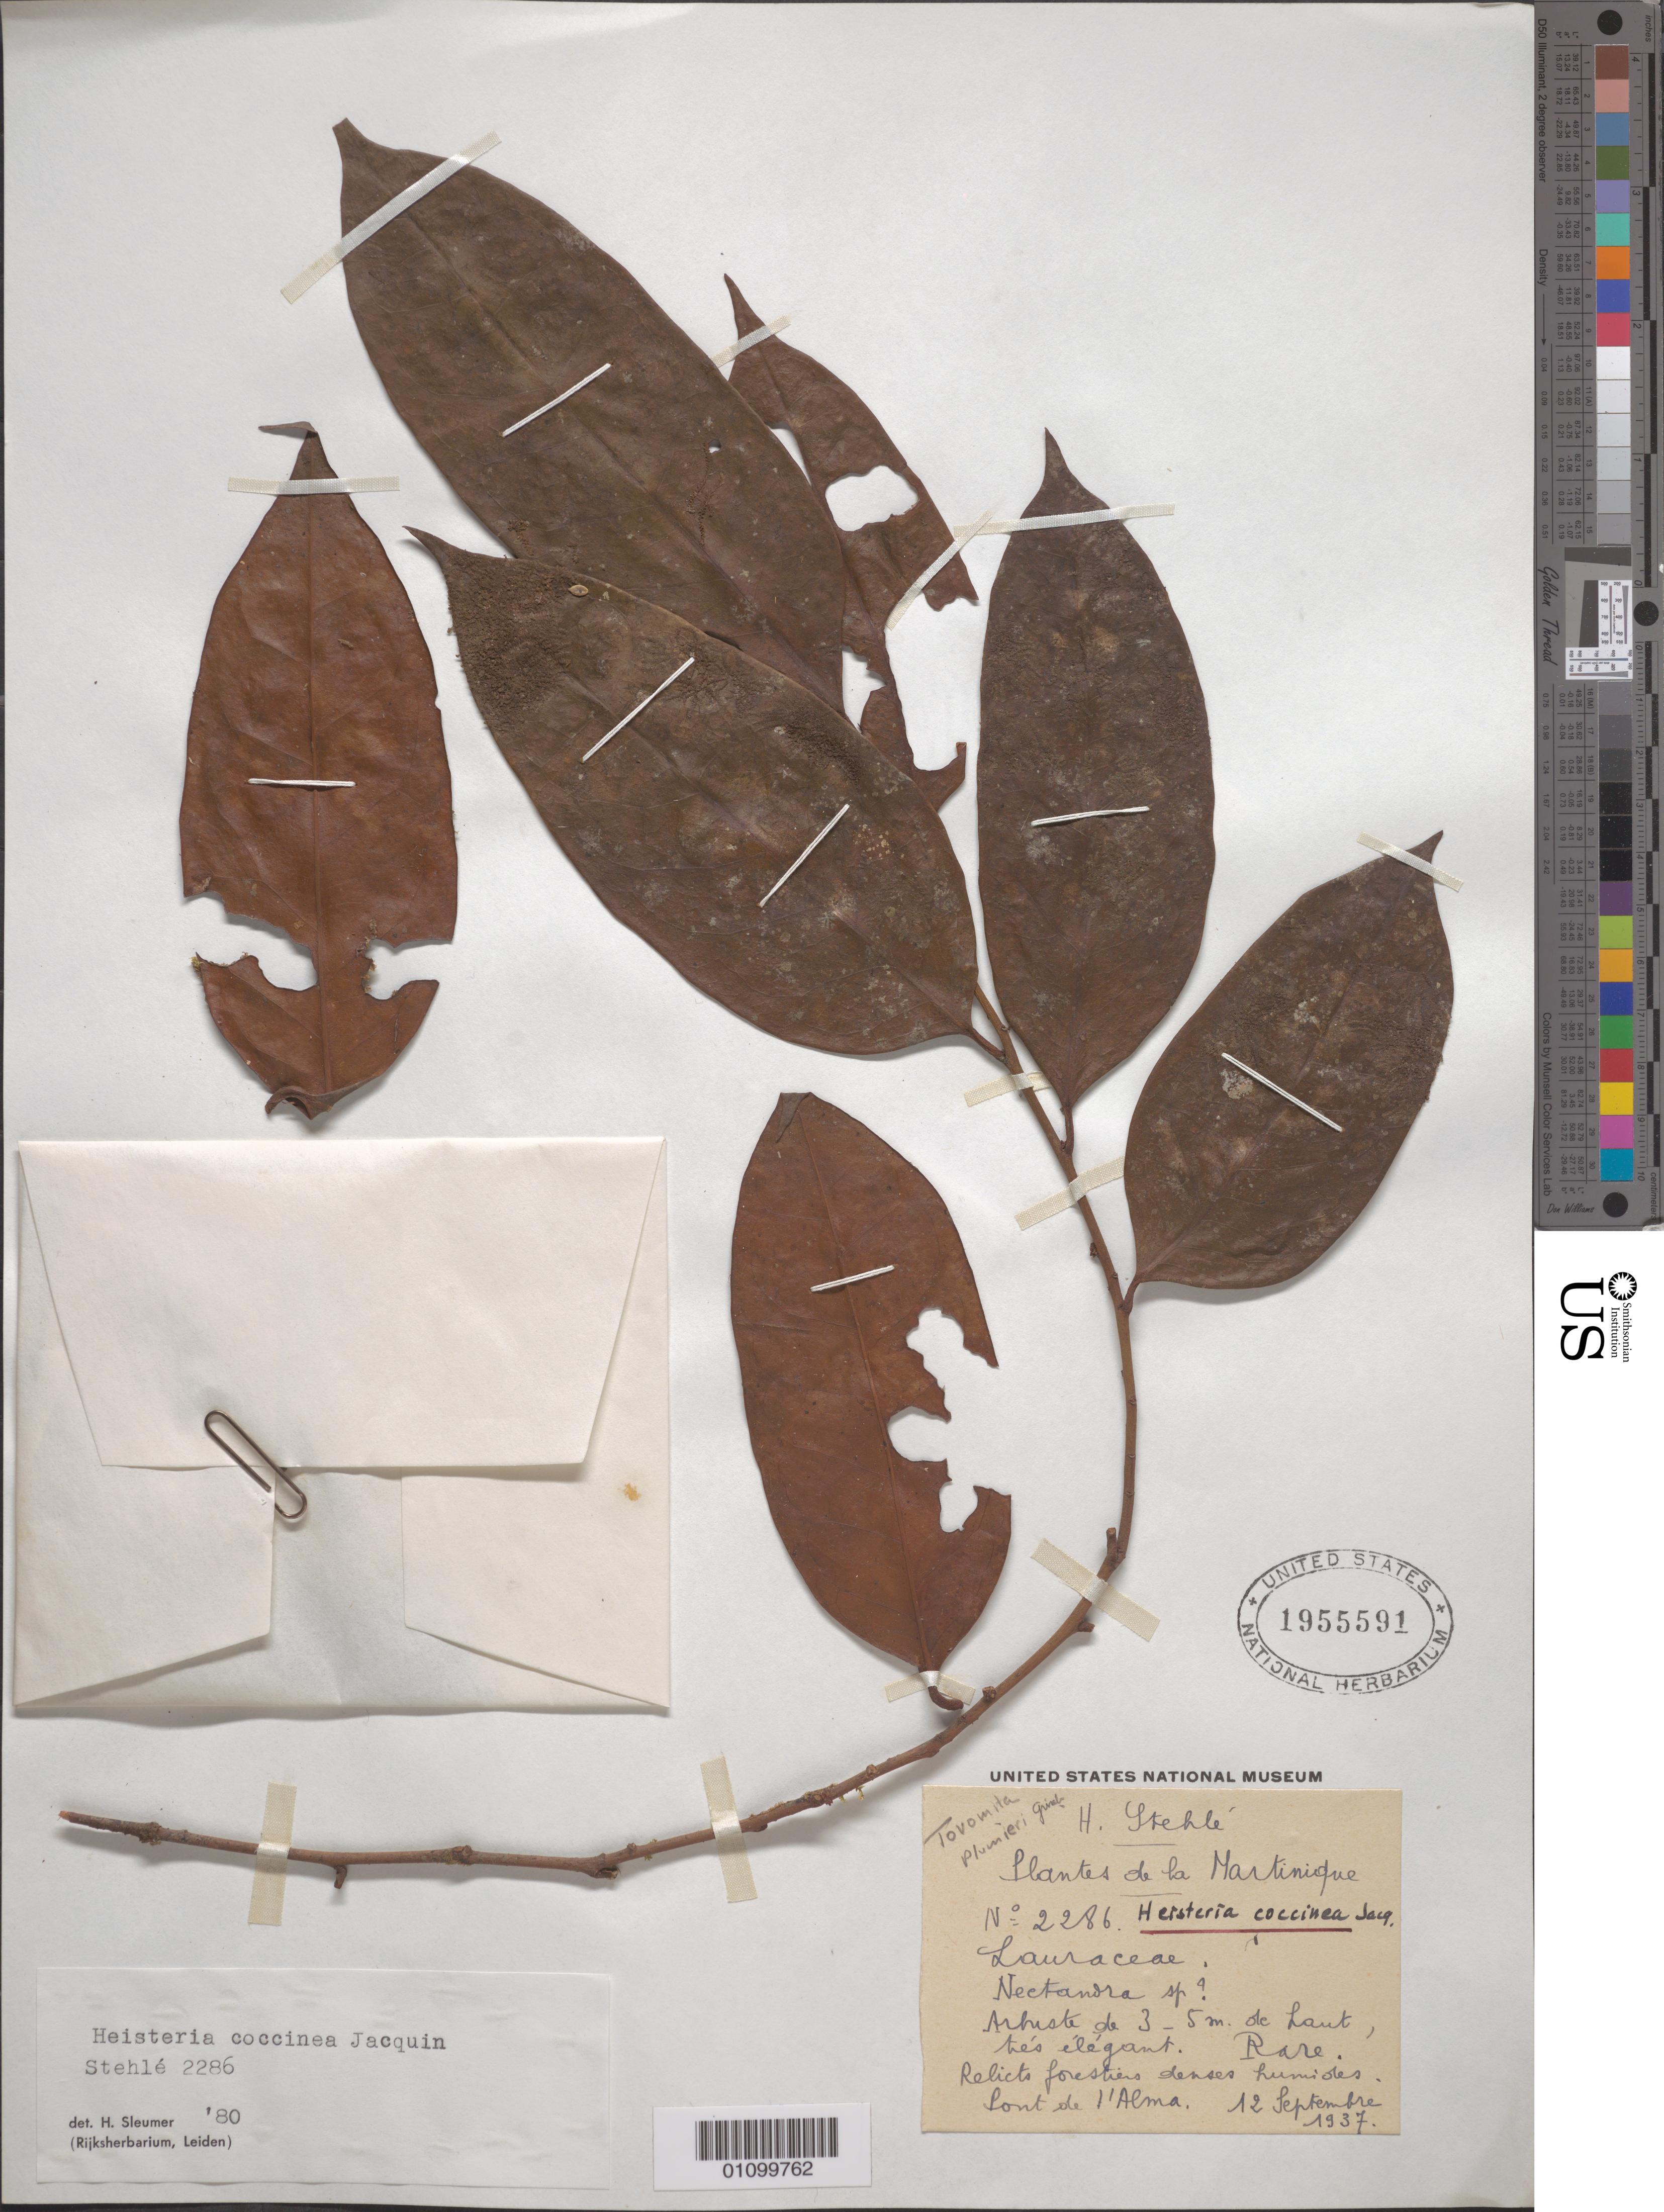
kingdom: Plantae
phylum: Tracheophyta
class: Magnoliopsida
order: Santalales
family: Erythropalaceae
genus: Heisteria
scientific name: Heisteria coccinea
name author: Jacq.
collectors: H. Stehlé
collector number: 2286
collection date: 1937-09-12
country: Martinique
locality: Relicts forestiers denses humides Pont de l'Ama.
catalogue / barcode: US 1955591